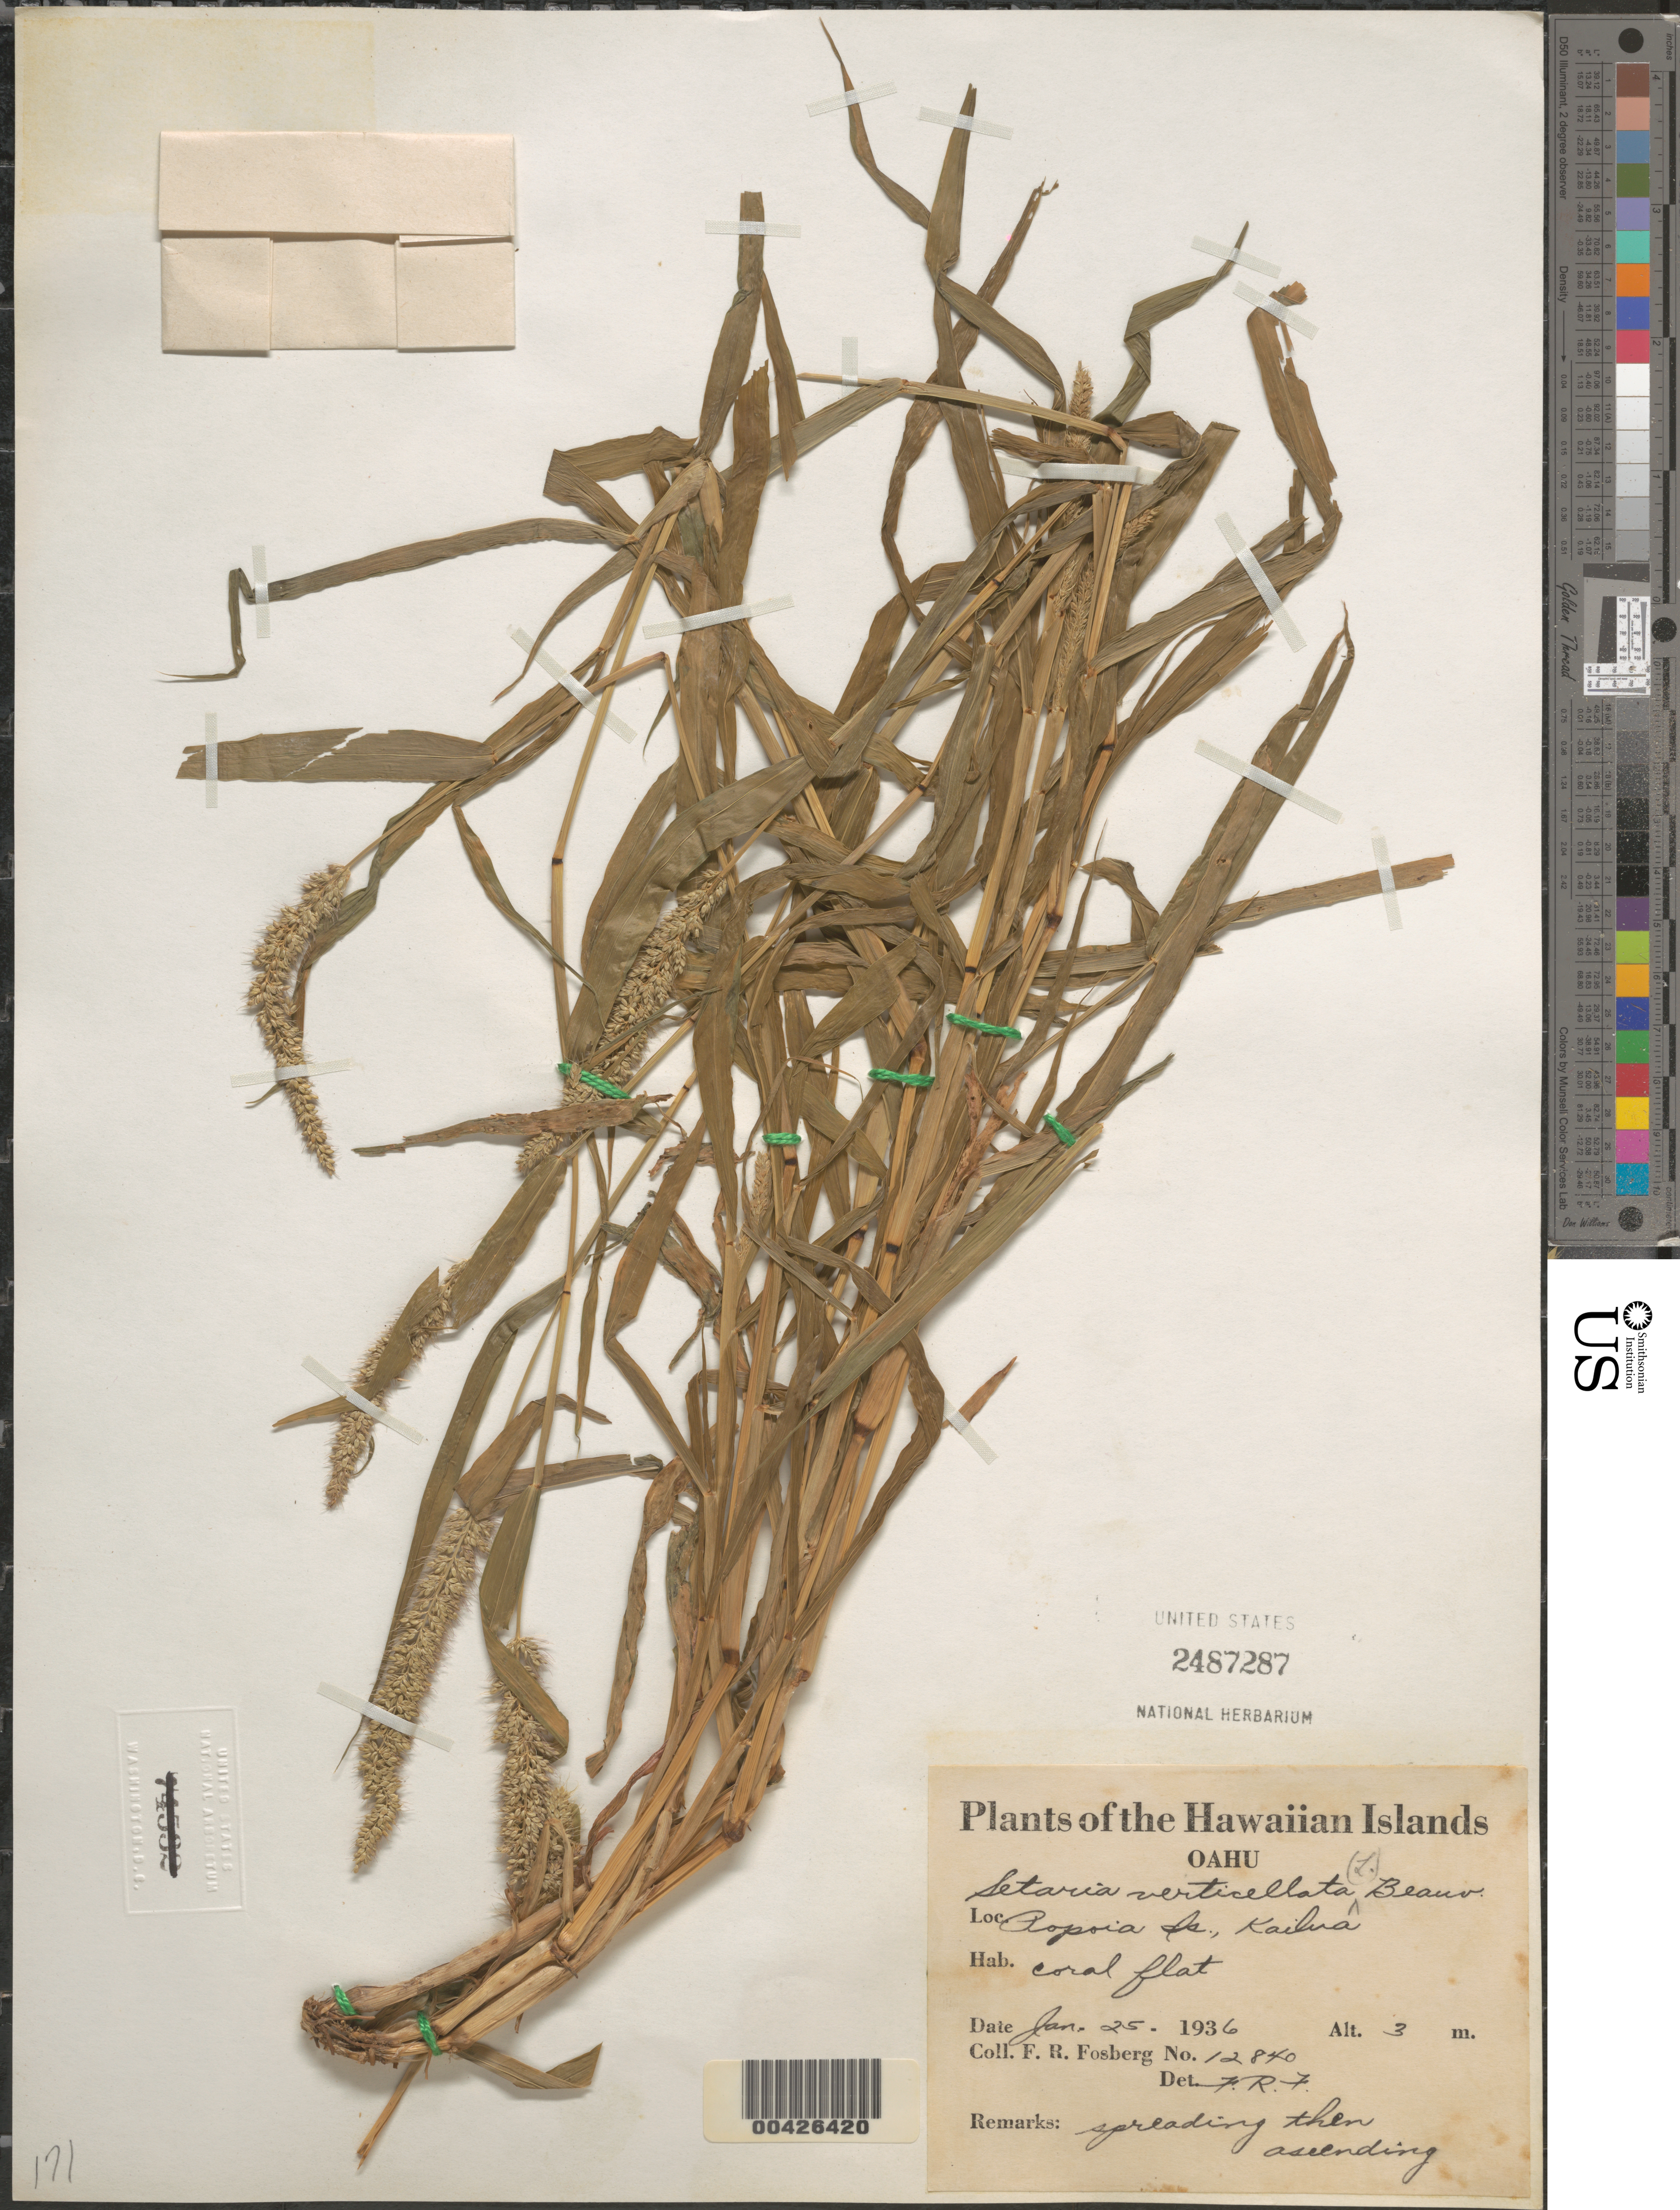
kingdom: Plantae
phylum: Tracheophyta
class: Liliopsida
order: Poales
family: Poaceae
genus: Setaria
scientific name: Setaria adhaerens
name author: (Forssk.) Chiov.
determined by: Wagner, W. L., (BOT), Smithsonian Institution - National Museum of Natural History (UNITED STATES)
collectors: F. R. Fosberg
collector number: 12840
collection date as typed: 25 Jan 1936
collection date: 1936-01-25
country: United States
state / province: Hawaii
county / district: Honolulu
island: Oahu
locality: Popoia Island, Kailua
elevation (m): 3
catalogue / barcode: US 2487287